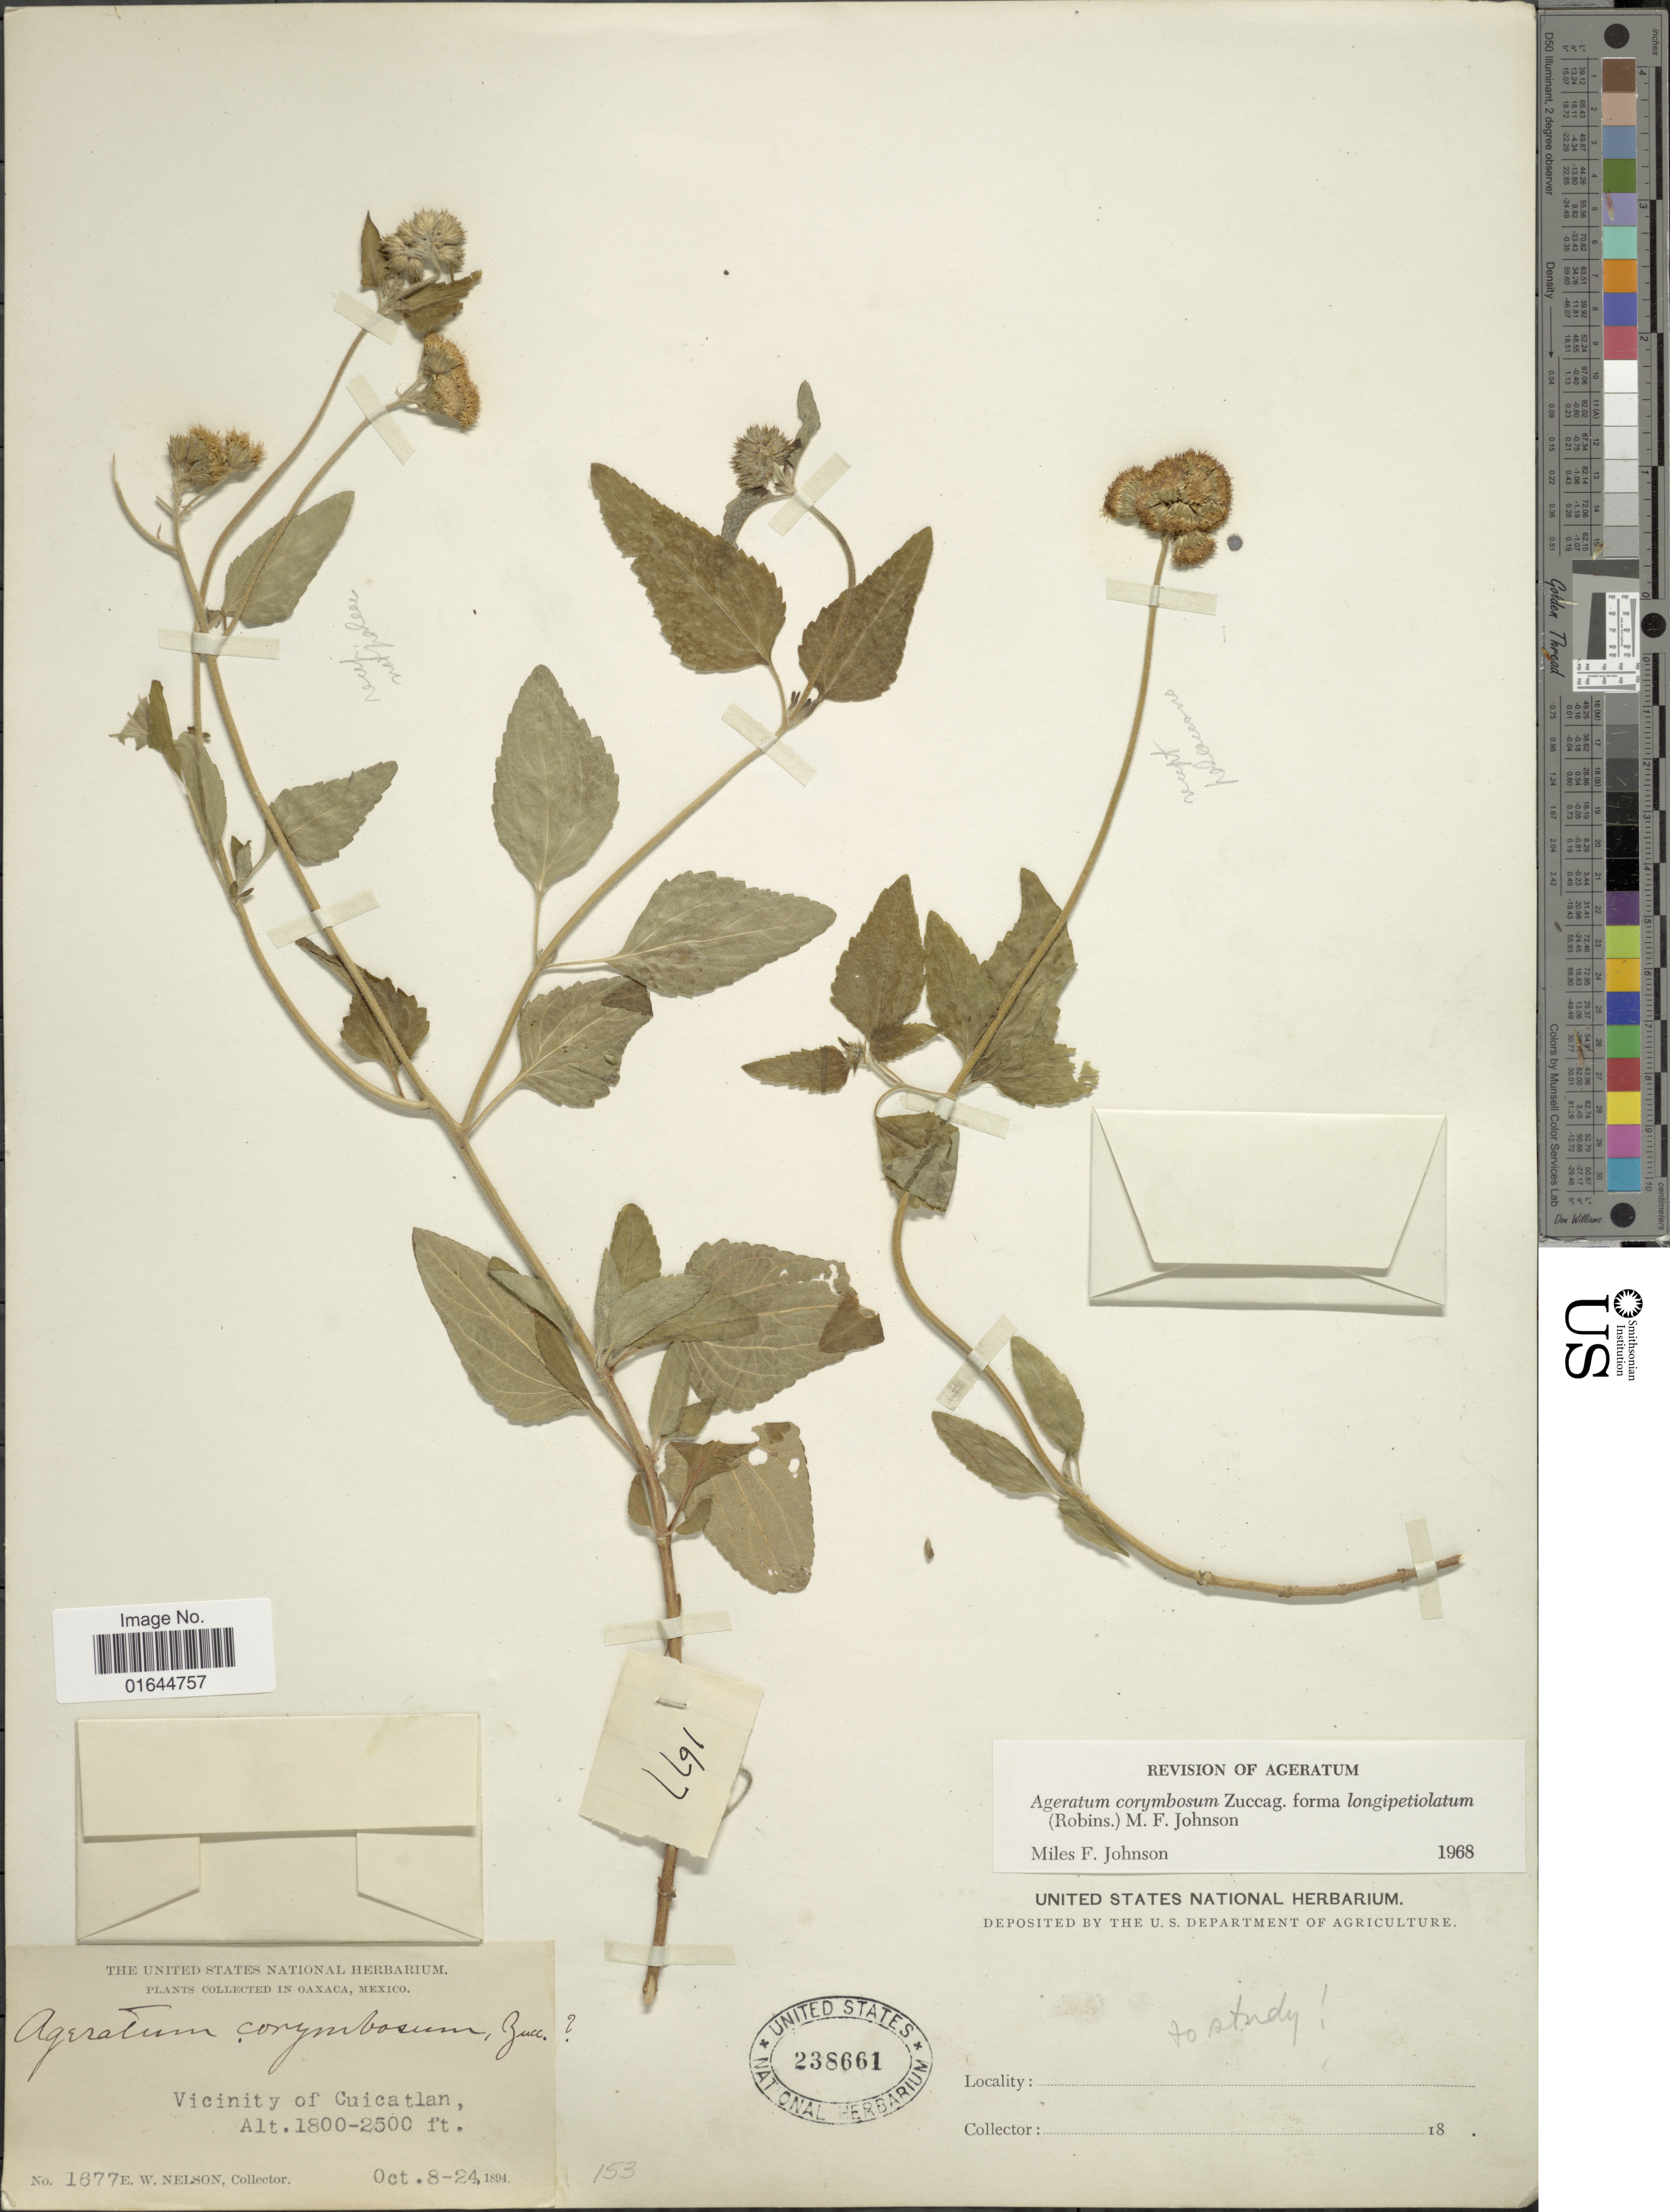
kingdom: Plantae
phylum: Tracheophyta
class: Magnoliopsida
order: Asterales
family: Asteraceae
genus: Ageratum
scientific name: Ageratum corymbosum f. longipetiolatum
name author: (B.L. Rob.) M.F. Johnson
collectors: E. W. Nelson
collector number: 1677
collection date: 1894-10-08/1894-10-24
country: Mexico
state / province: Oaxaca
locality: Mexico, in Oaxaca, vicinity of Cuicatlan.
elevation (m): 549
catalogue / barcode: US 238661